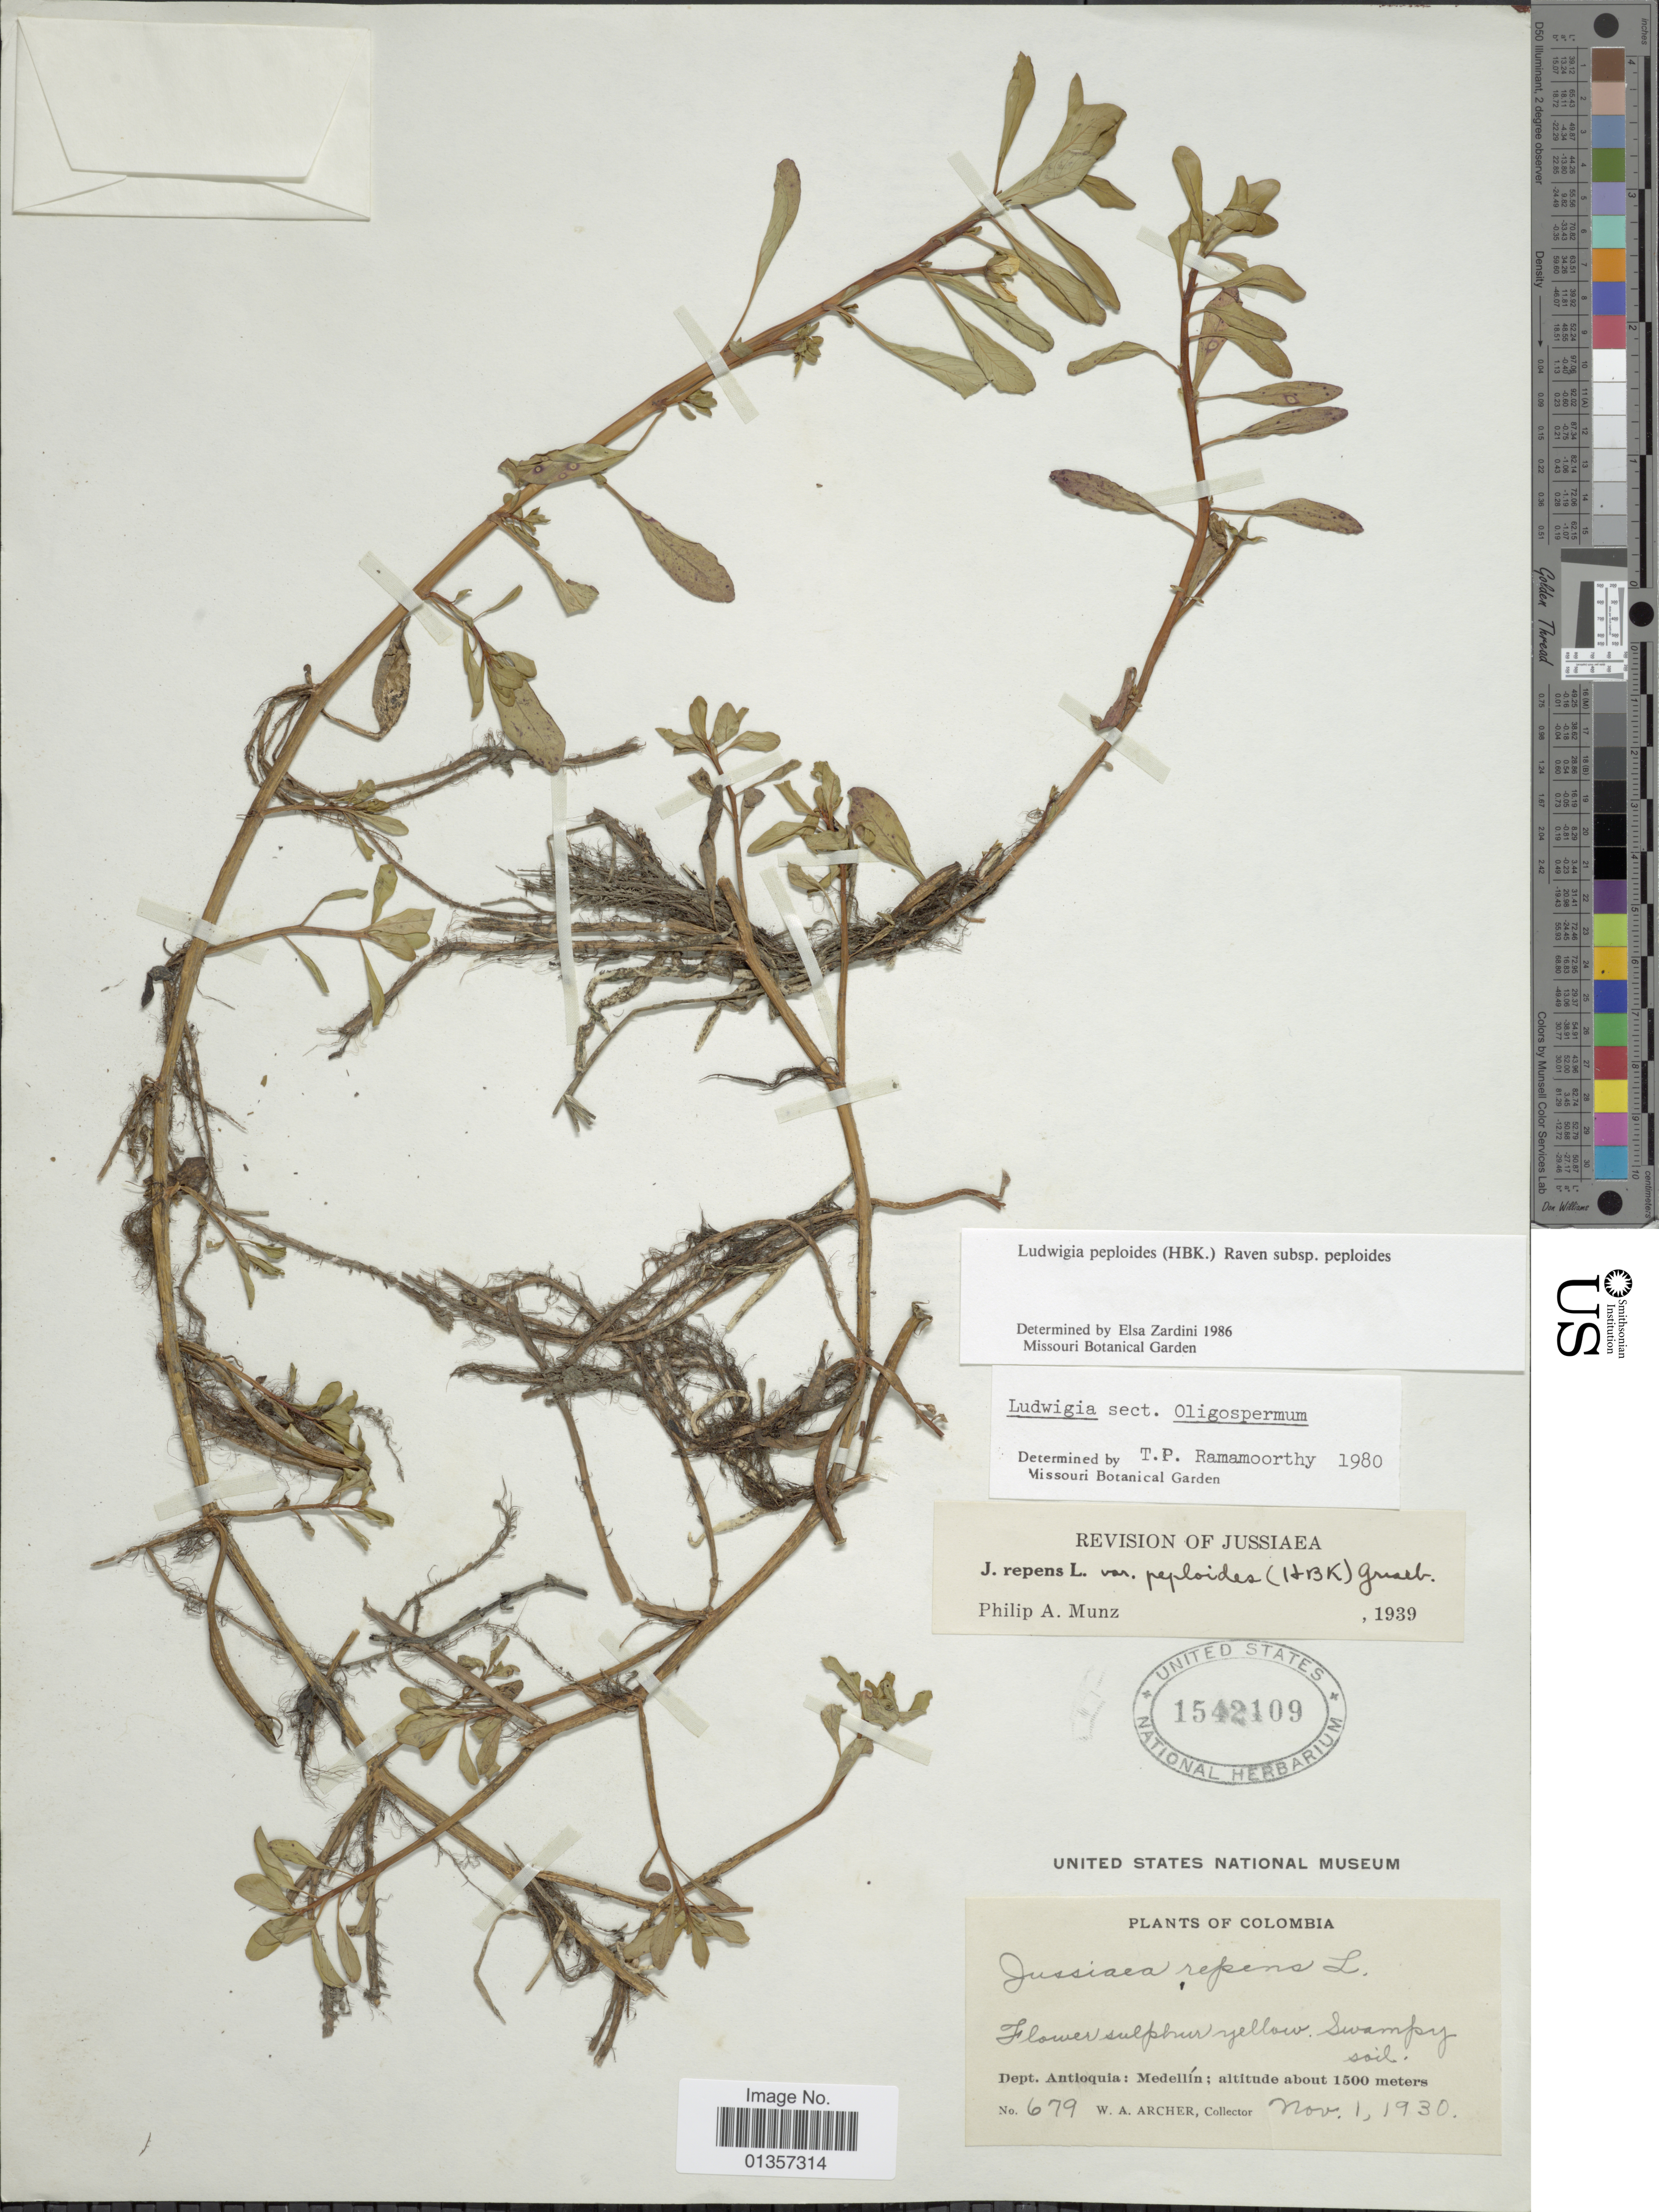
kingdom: Plantae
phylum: Tracheophyta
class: Magnoliopsida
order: Myrtales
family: Onagraceae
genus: Ludwigia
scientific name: Ludwigia peploides subsp. peploides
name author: (Kunth) P.H. Raven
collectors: W. A. Archer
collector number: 679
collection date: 1930-11-01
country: Colombia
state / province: Antioquia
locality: Medellín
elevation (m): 1500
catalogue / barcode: US 1542109